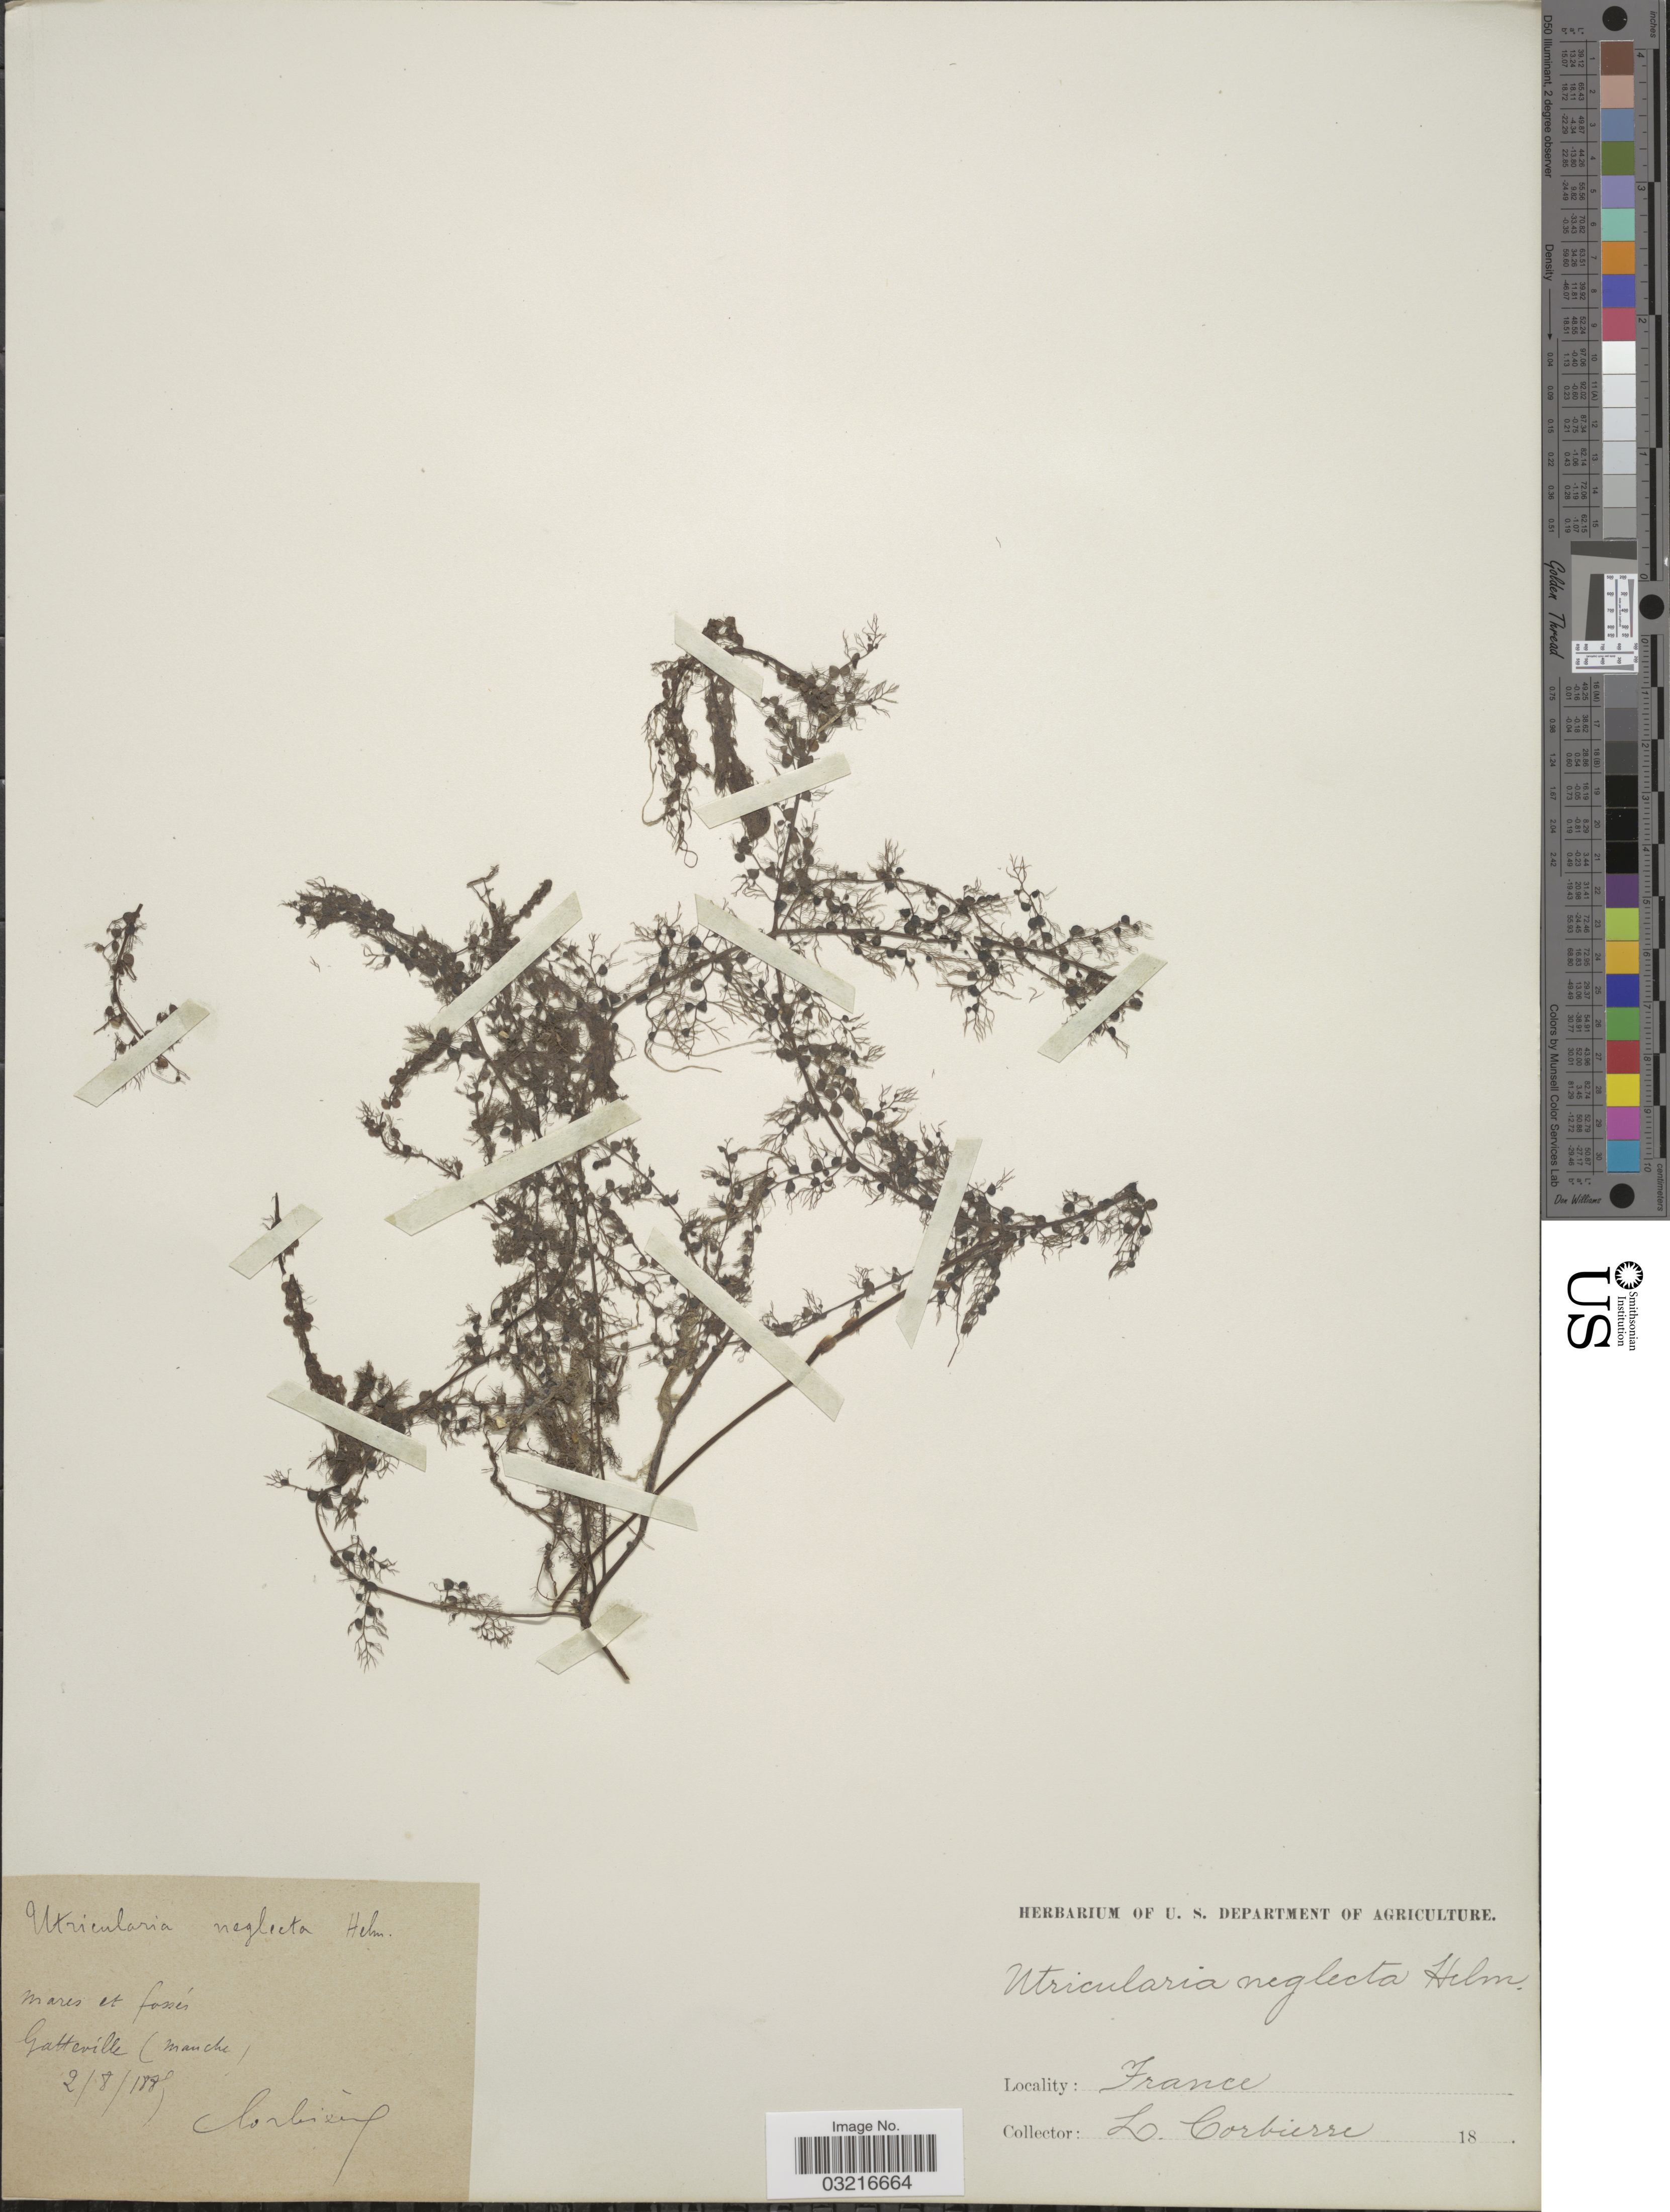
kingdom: Plantae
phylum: Tracheophyta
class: Magnoliopsida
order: Lamiales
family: Lentibulariaceae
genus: Utricularia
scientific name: Utricularia neglecta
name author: Lehm.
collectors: L. Corbière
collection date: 1885-08-02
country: France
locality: Mares et fossés Gatteville (manche).